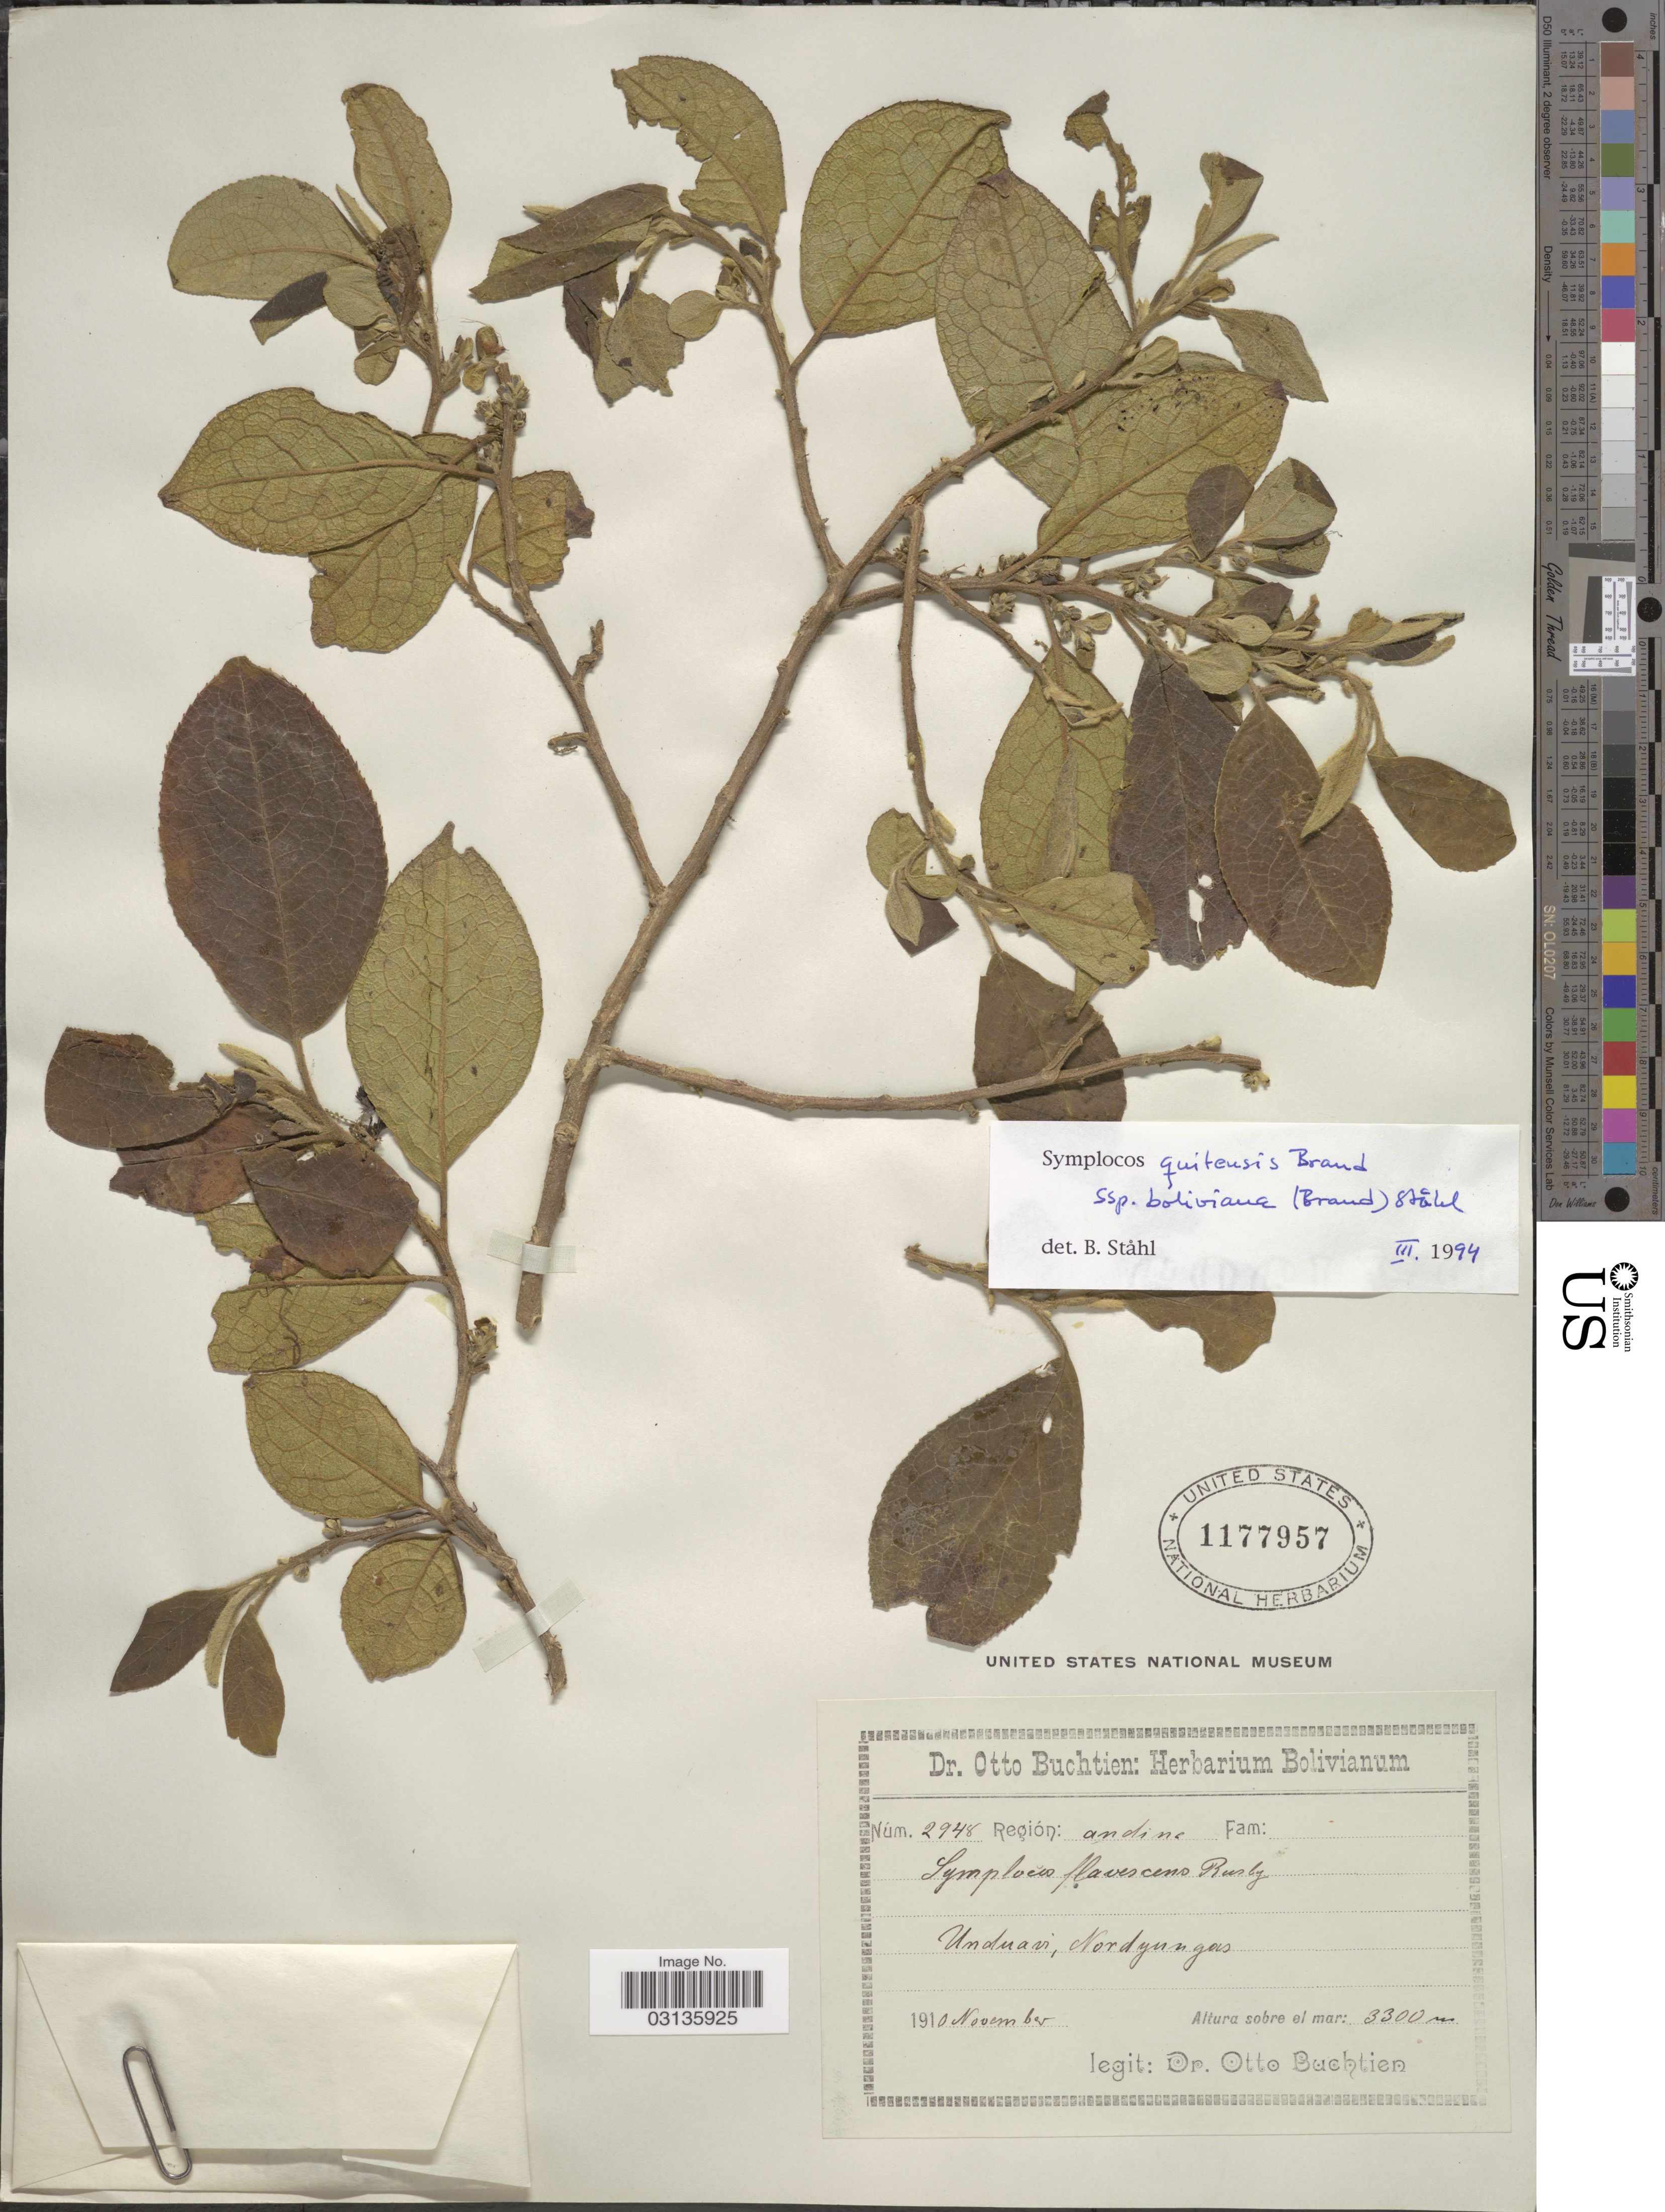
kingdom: Plantae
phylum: Tracheophyta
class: Magnoliopsida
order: Ericales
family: Symplocaceae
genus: Symplocos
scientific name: Symplocos quitensis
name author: Brand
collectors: O. Buchtien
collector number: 2948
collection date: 1910-11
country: Bolivia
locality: Región: andine. Unduavi, Nordyungas.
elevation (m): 3300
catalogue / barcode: US 1177957